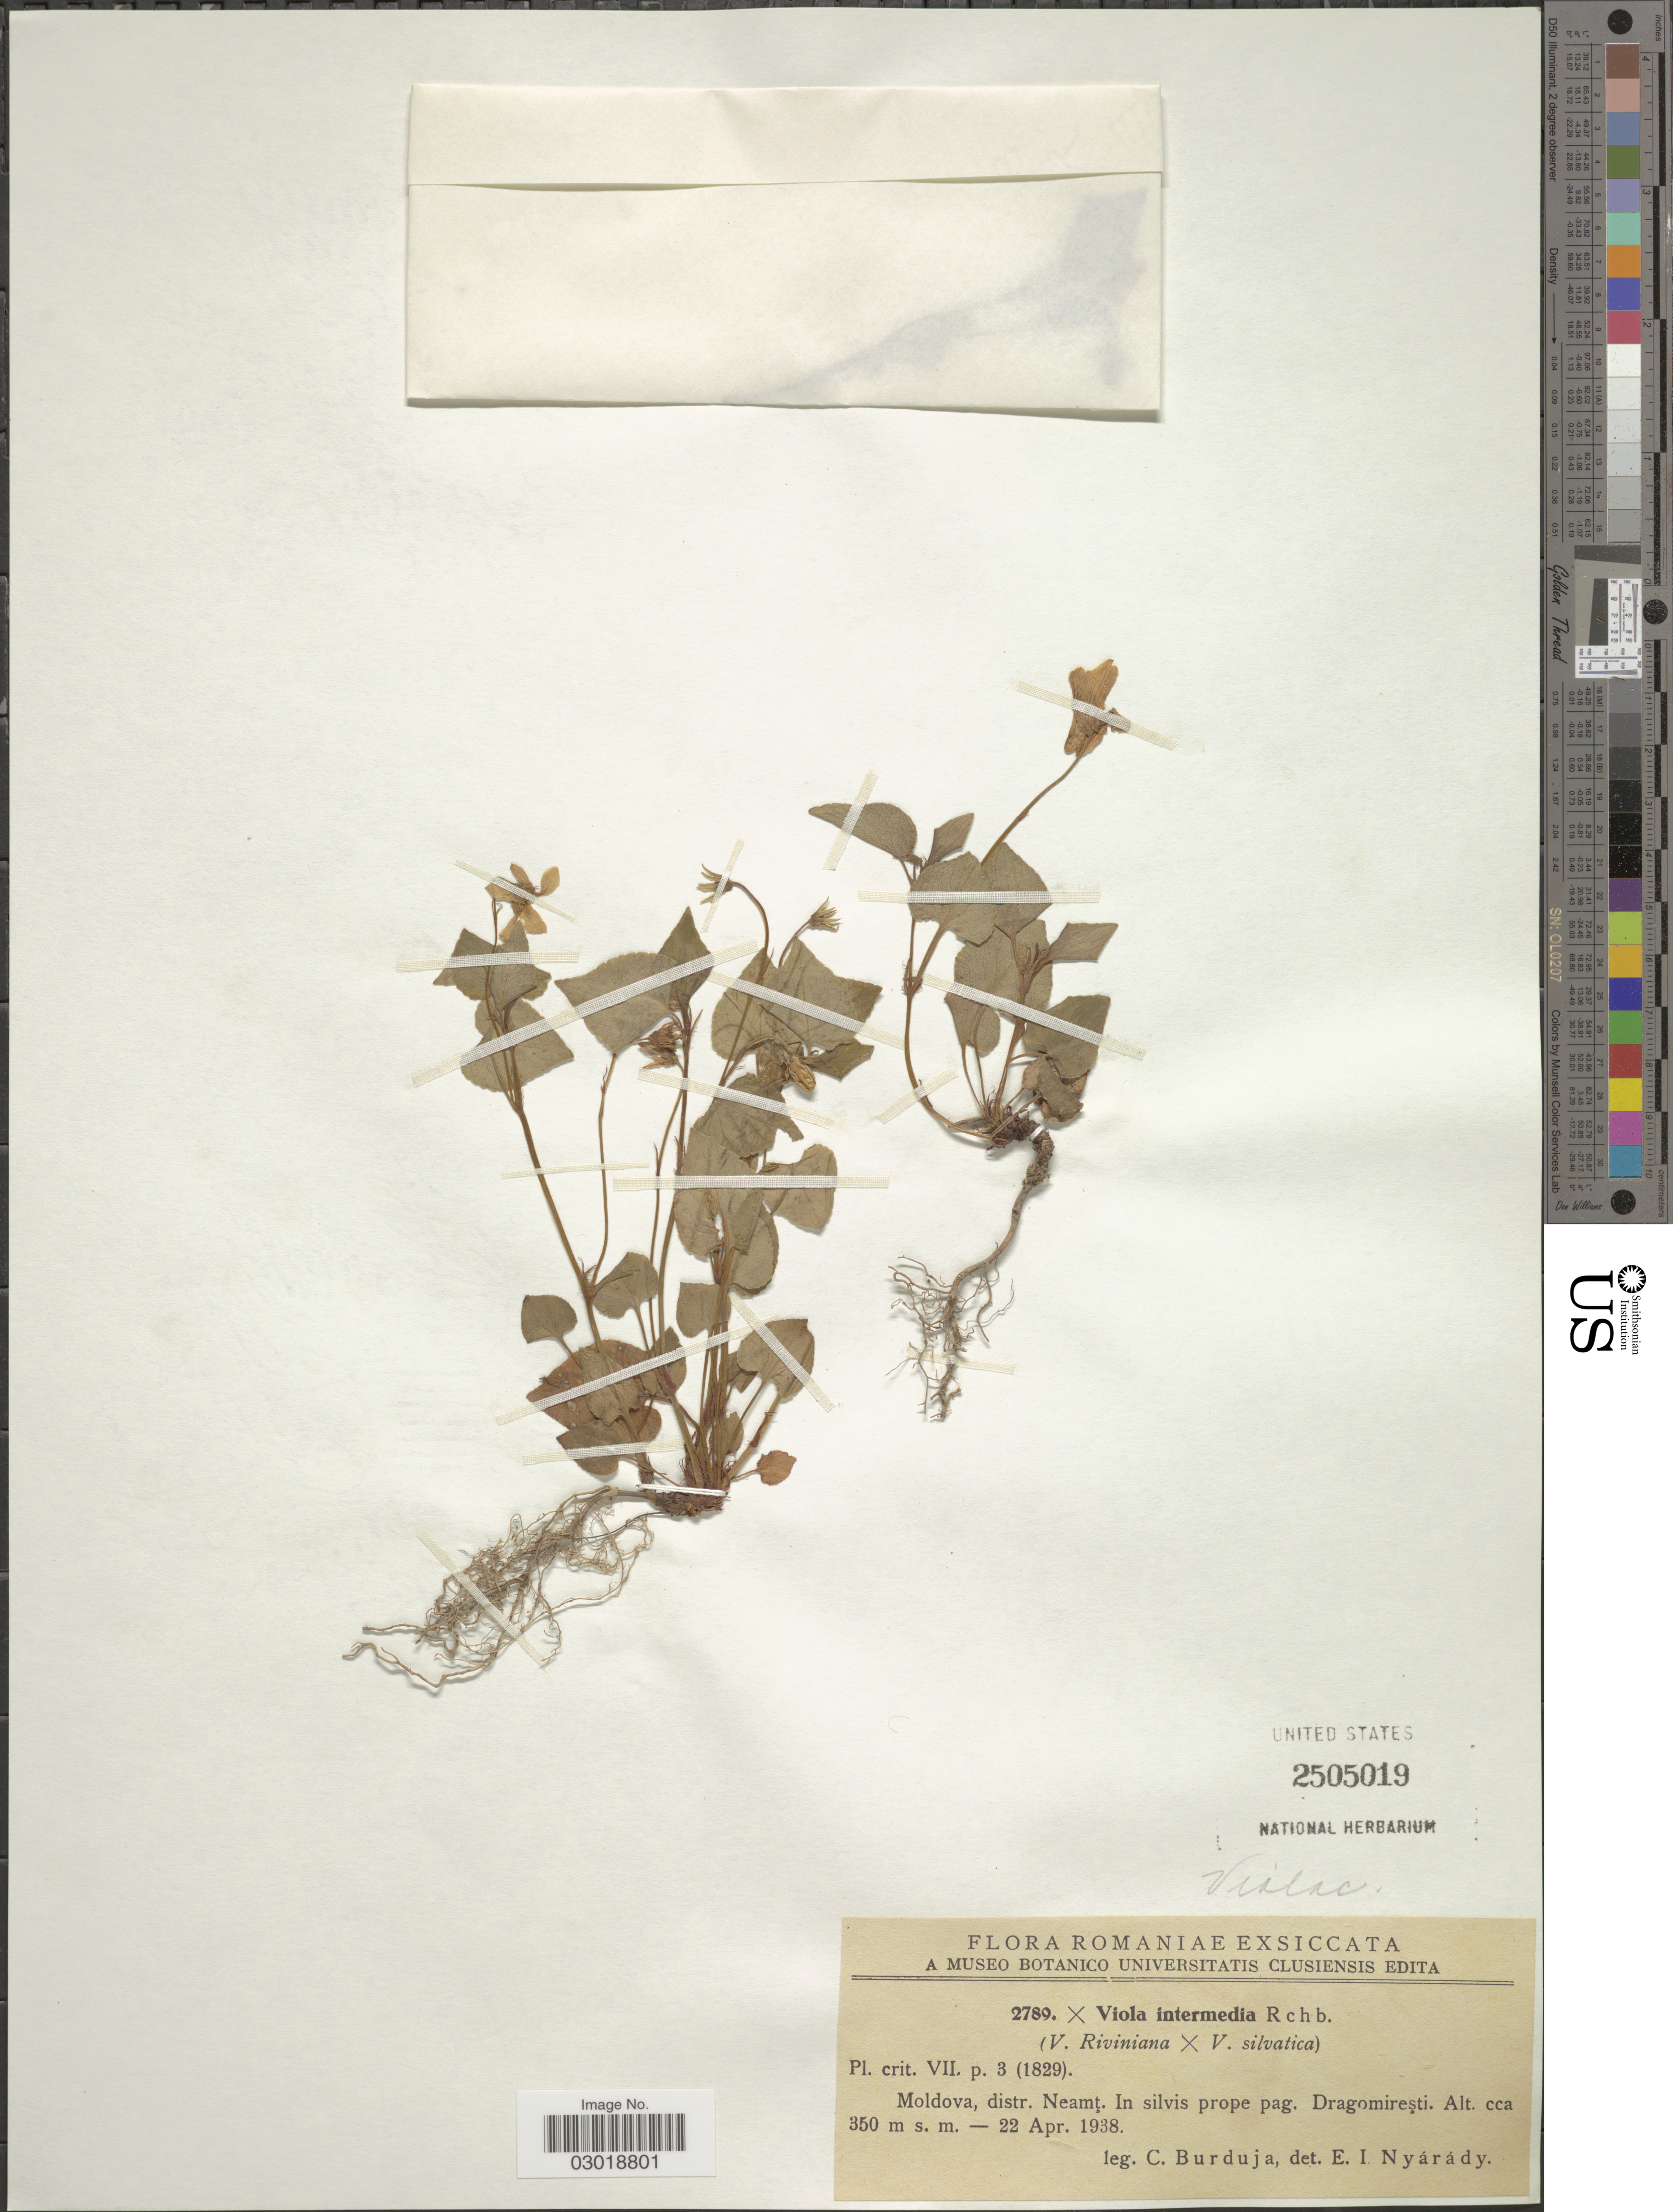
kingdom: Plantae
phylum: Tracheophyta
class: Magnoliopsida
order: Malpighiales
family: Violaceae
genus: Viola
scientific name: Viola x intermedia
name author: Rchb.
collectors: C. Burduja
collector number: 2789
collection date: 1938-04-22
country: Romania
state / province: Neamt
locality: Moldova, distr. Neamt. In silvis prope pag. Dragomiresti.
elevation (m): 350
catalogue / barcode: US 2505019